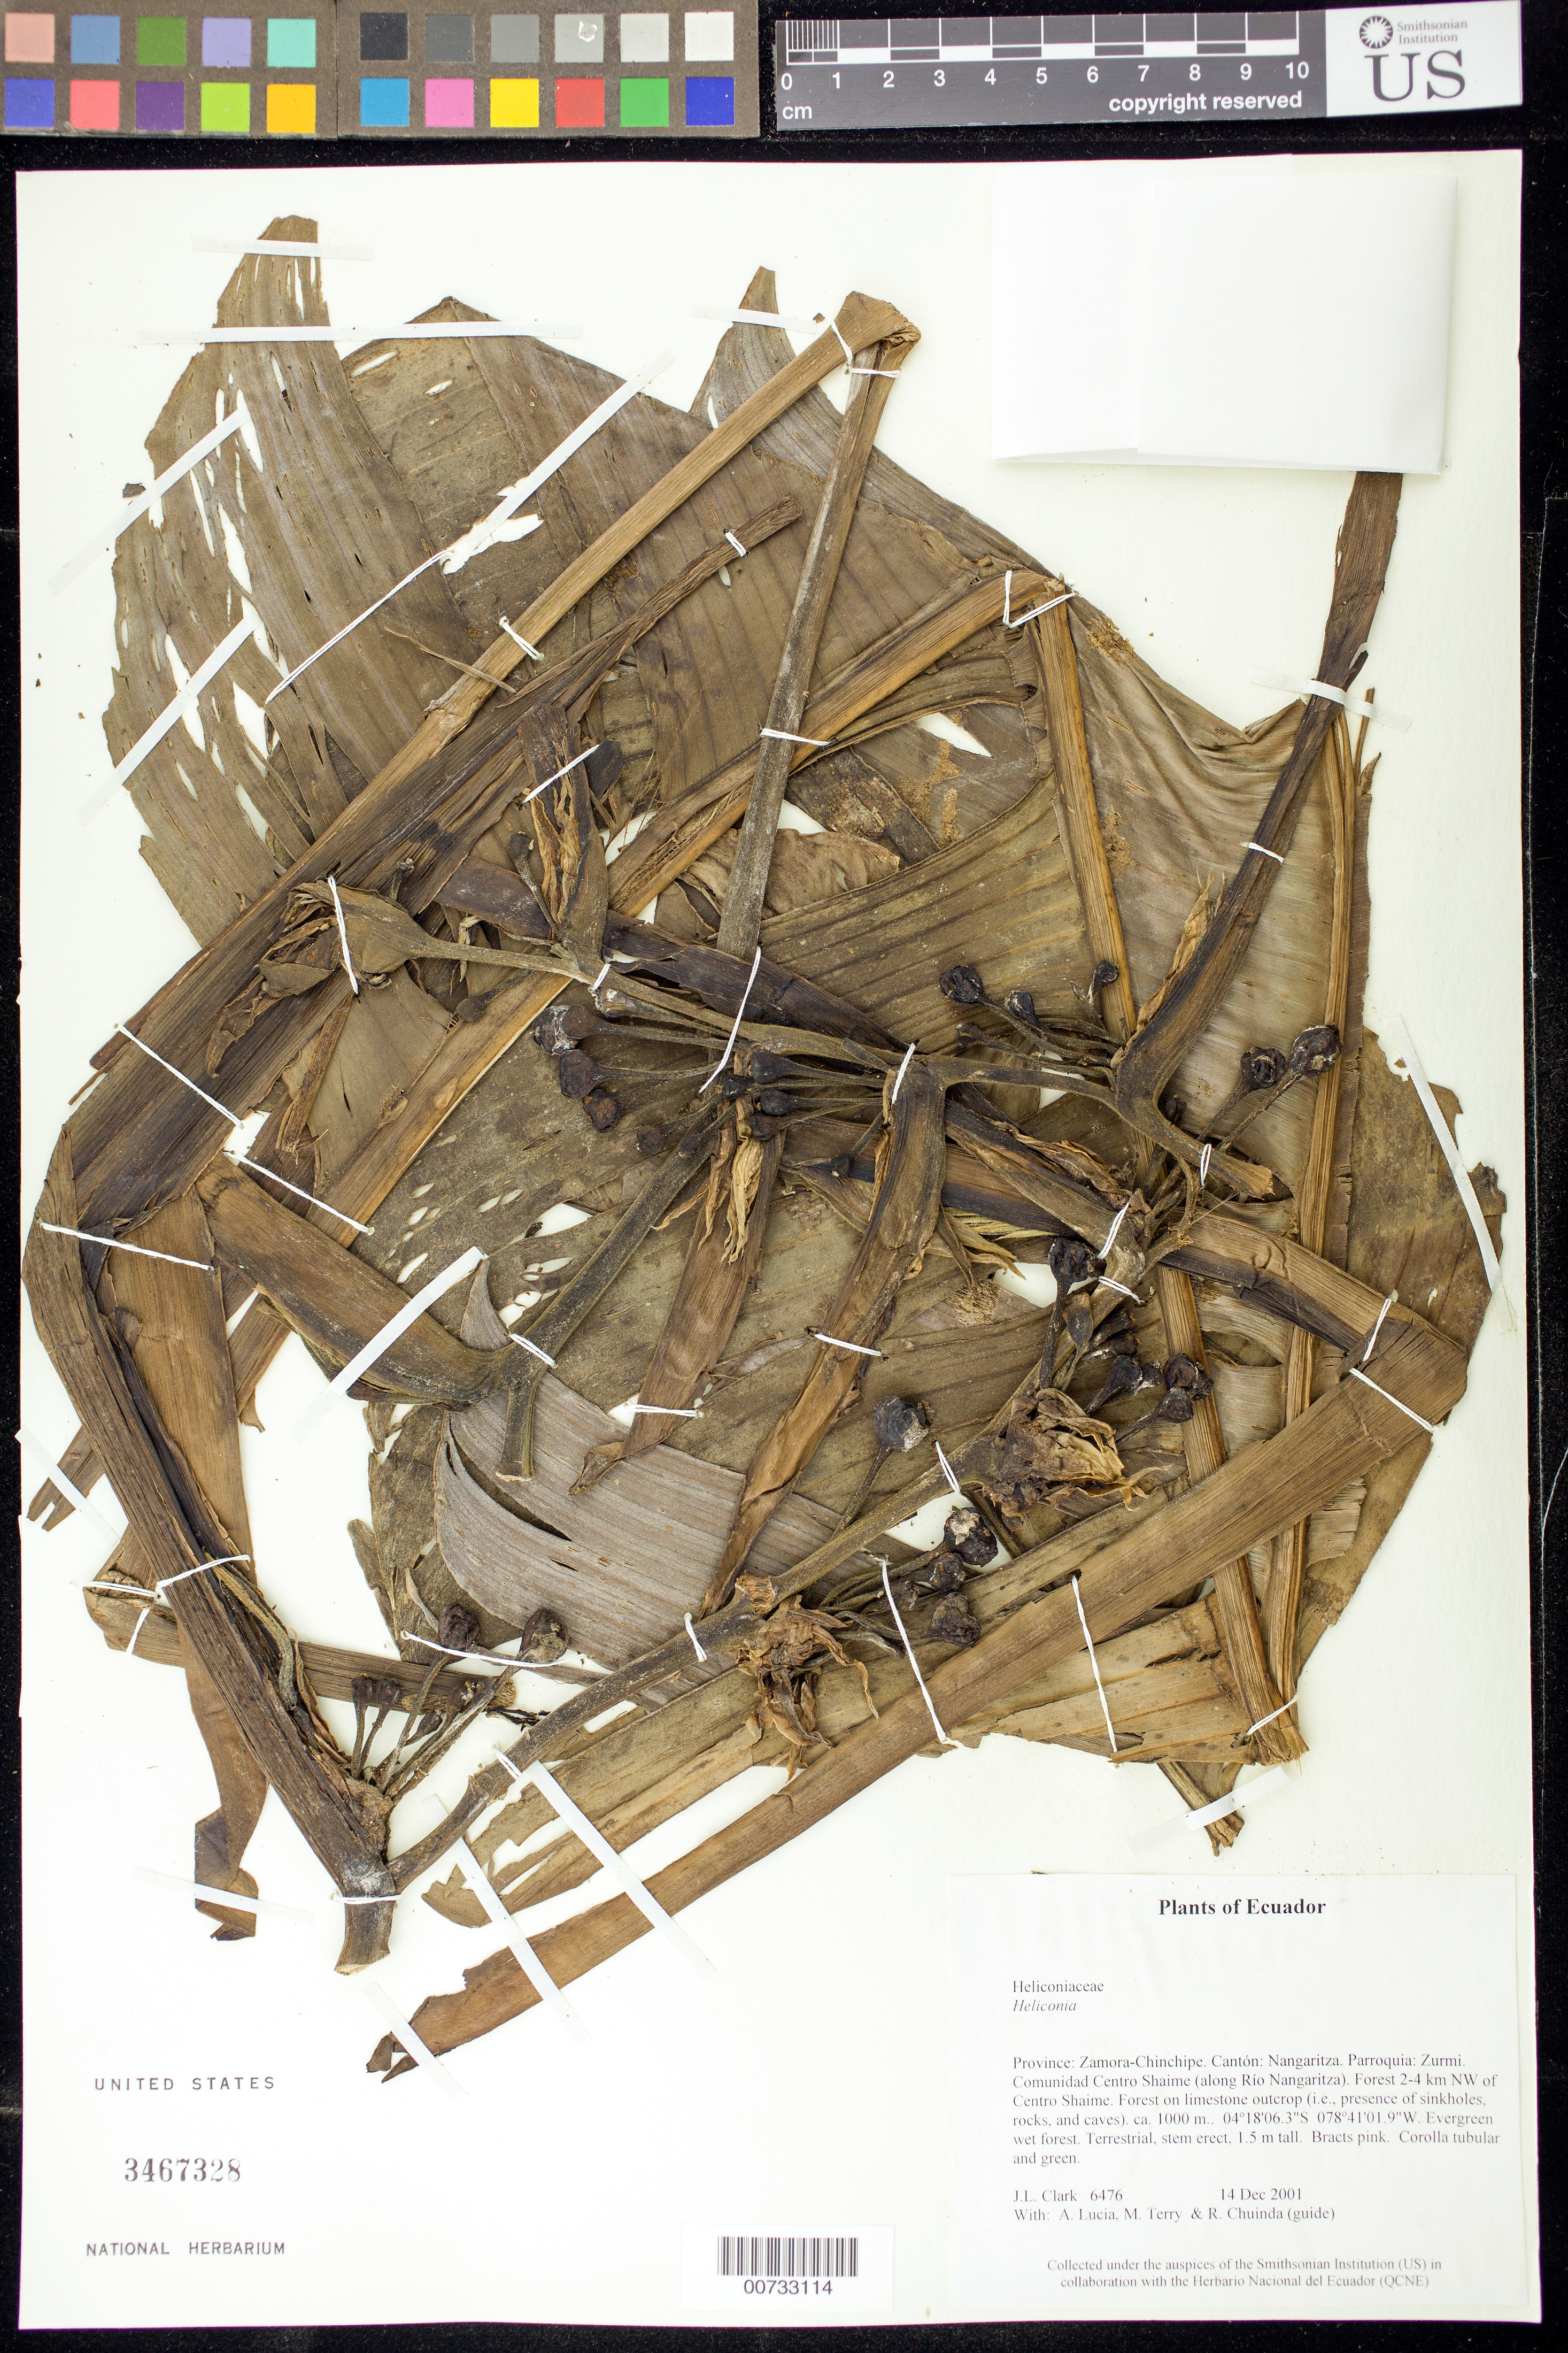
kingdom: Plantae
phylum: Tracheophyta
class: Liliopsida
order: Zingiberales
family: Heliconiaceae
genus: Heliconia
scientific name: Heliconia sp.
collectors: J. L. Clark, A. Lucia, M. Terry & R. Chuinda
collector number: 6478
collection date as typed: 14 Dec 2001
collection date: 2001-12-14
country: Ecuador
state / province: Zamora-Chinchipe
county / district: Nangaritza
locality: Zurmi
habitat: Evergreen wet forest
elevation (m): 1000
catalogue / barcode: US 3467328